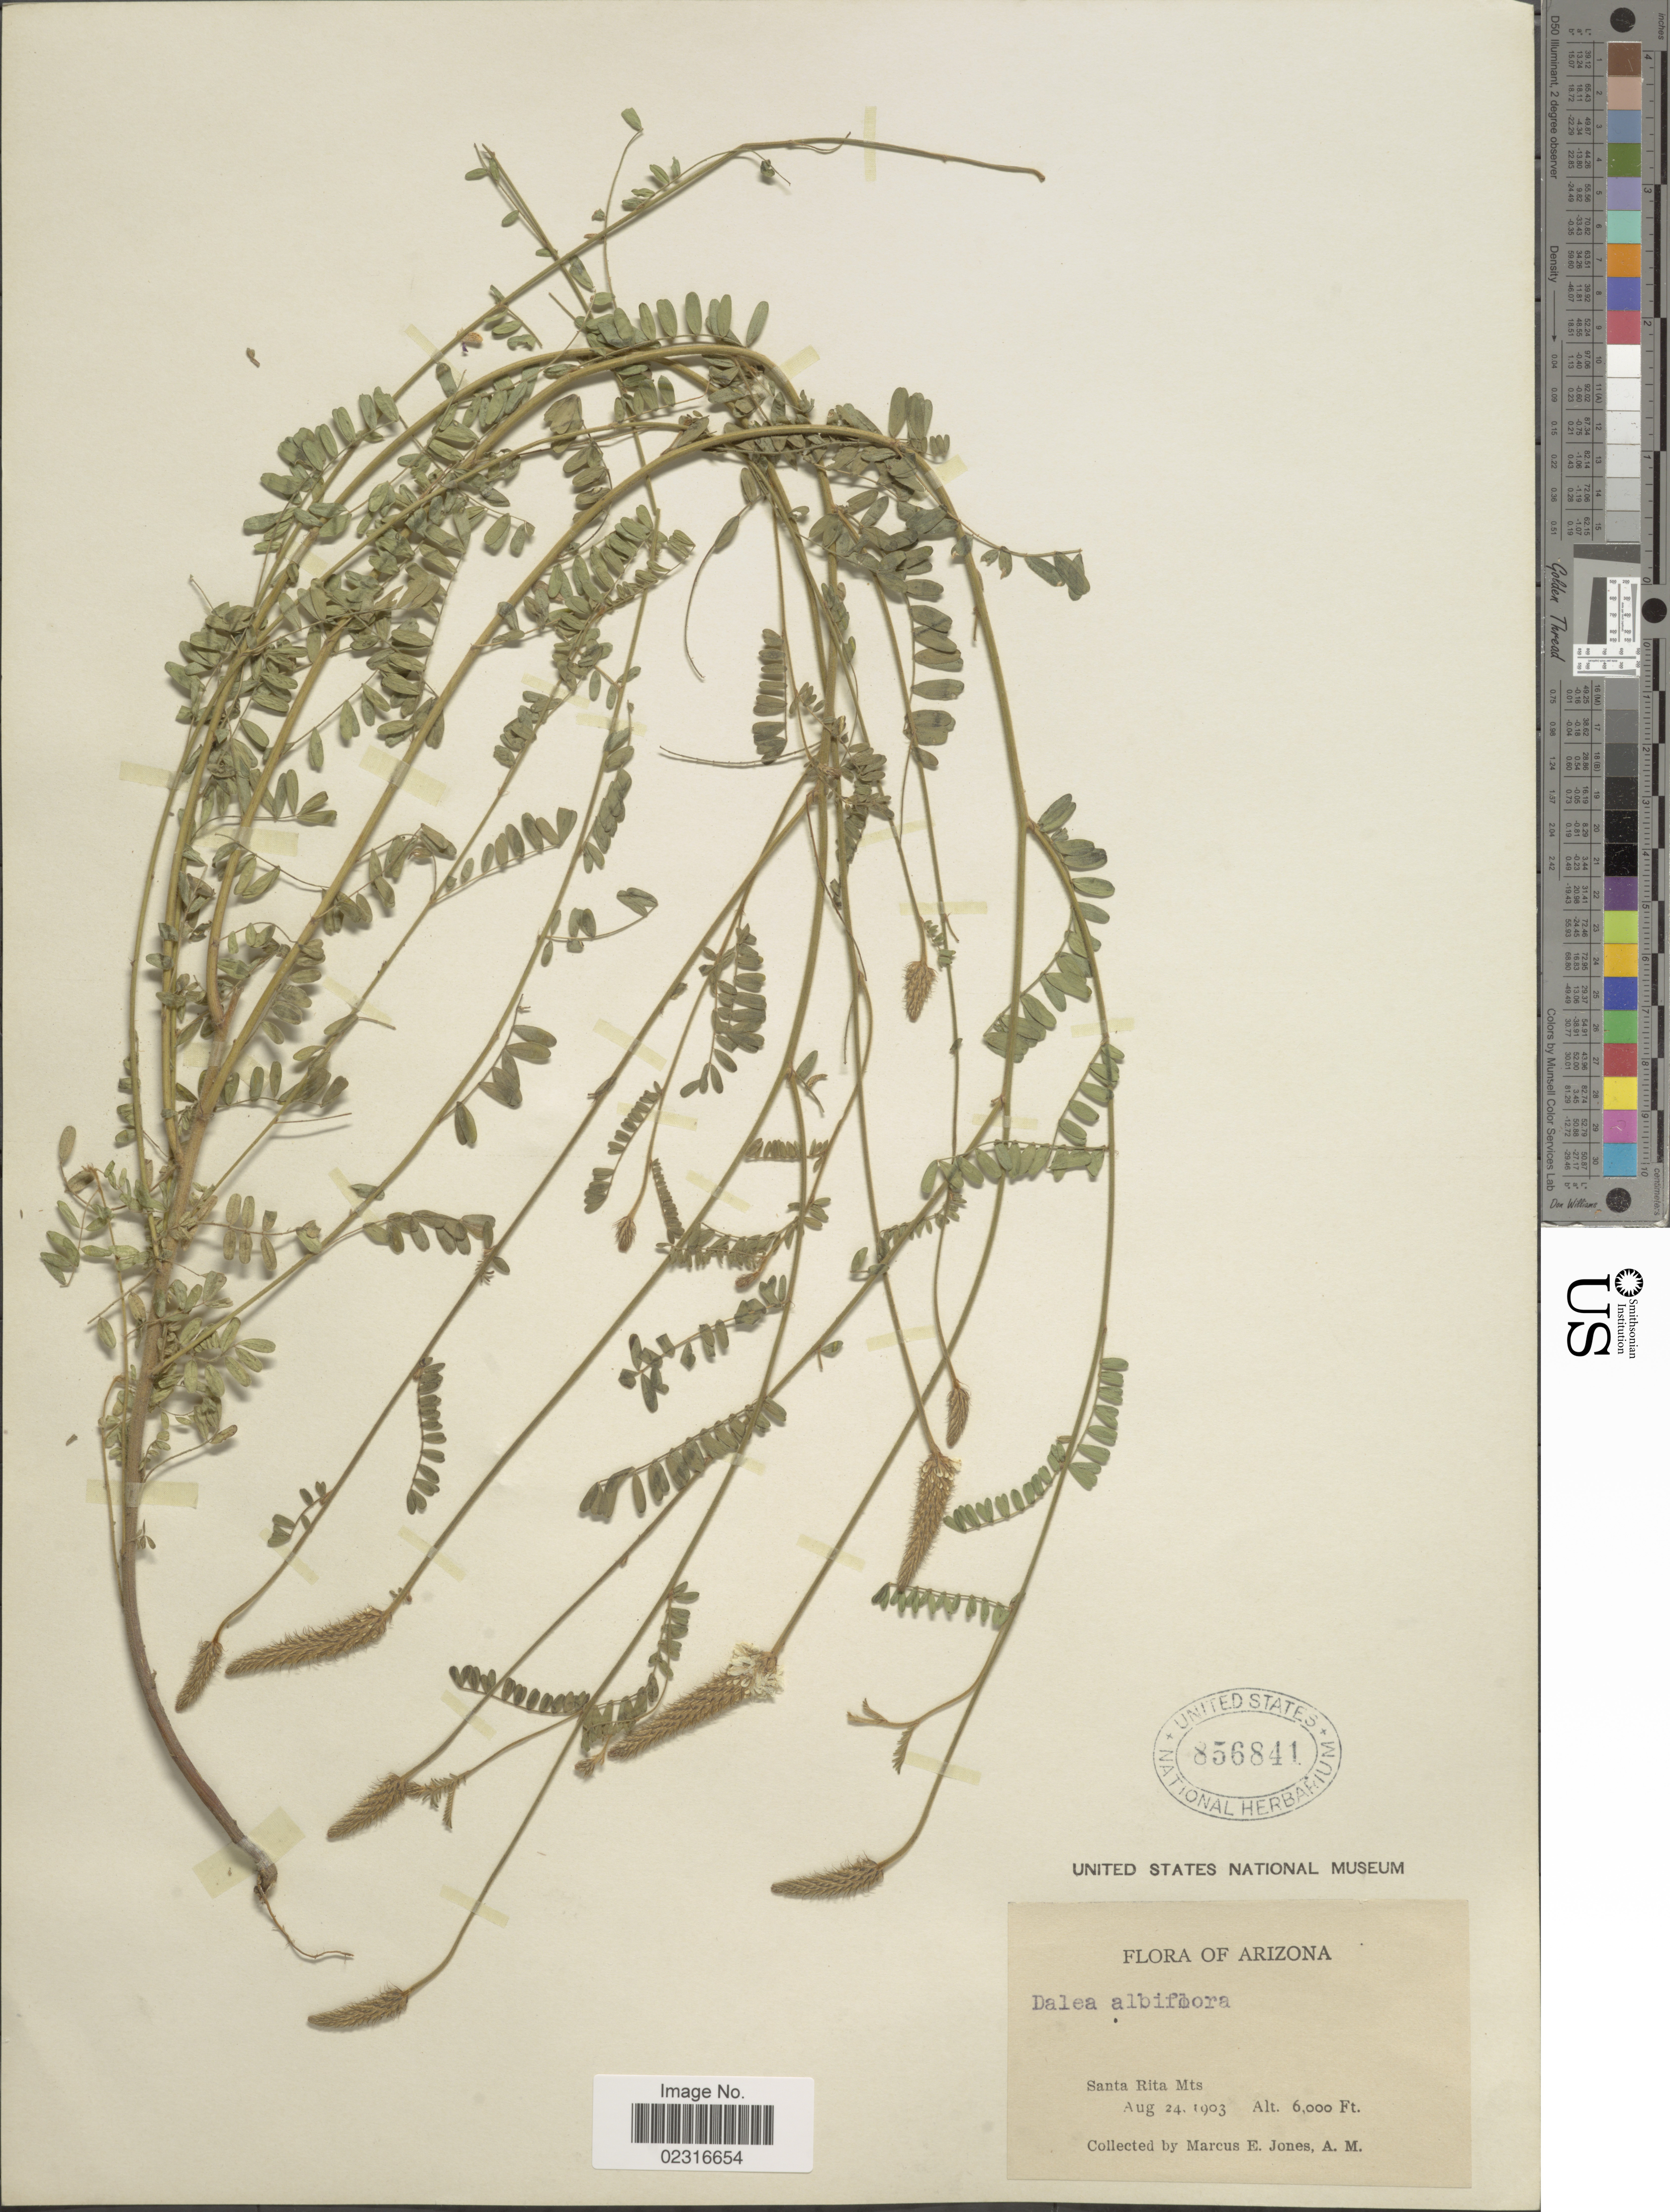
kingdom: Plantae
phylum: Tracheophyta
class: Magnoliopsida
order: Fabales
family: Fabaceae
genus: Dalea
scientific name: Dalea albiflora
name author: A. Gray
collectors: M. E. Jones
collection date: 1903-08-24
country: United States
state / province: Arizona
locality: Santa Rita Mts.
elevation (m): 1829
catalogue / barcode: US 856841